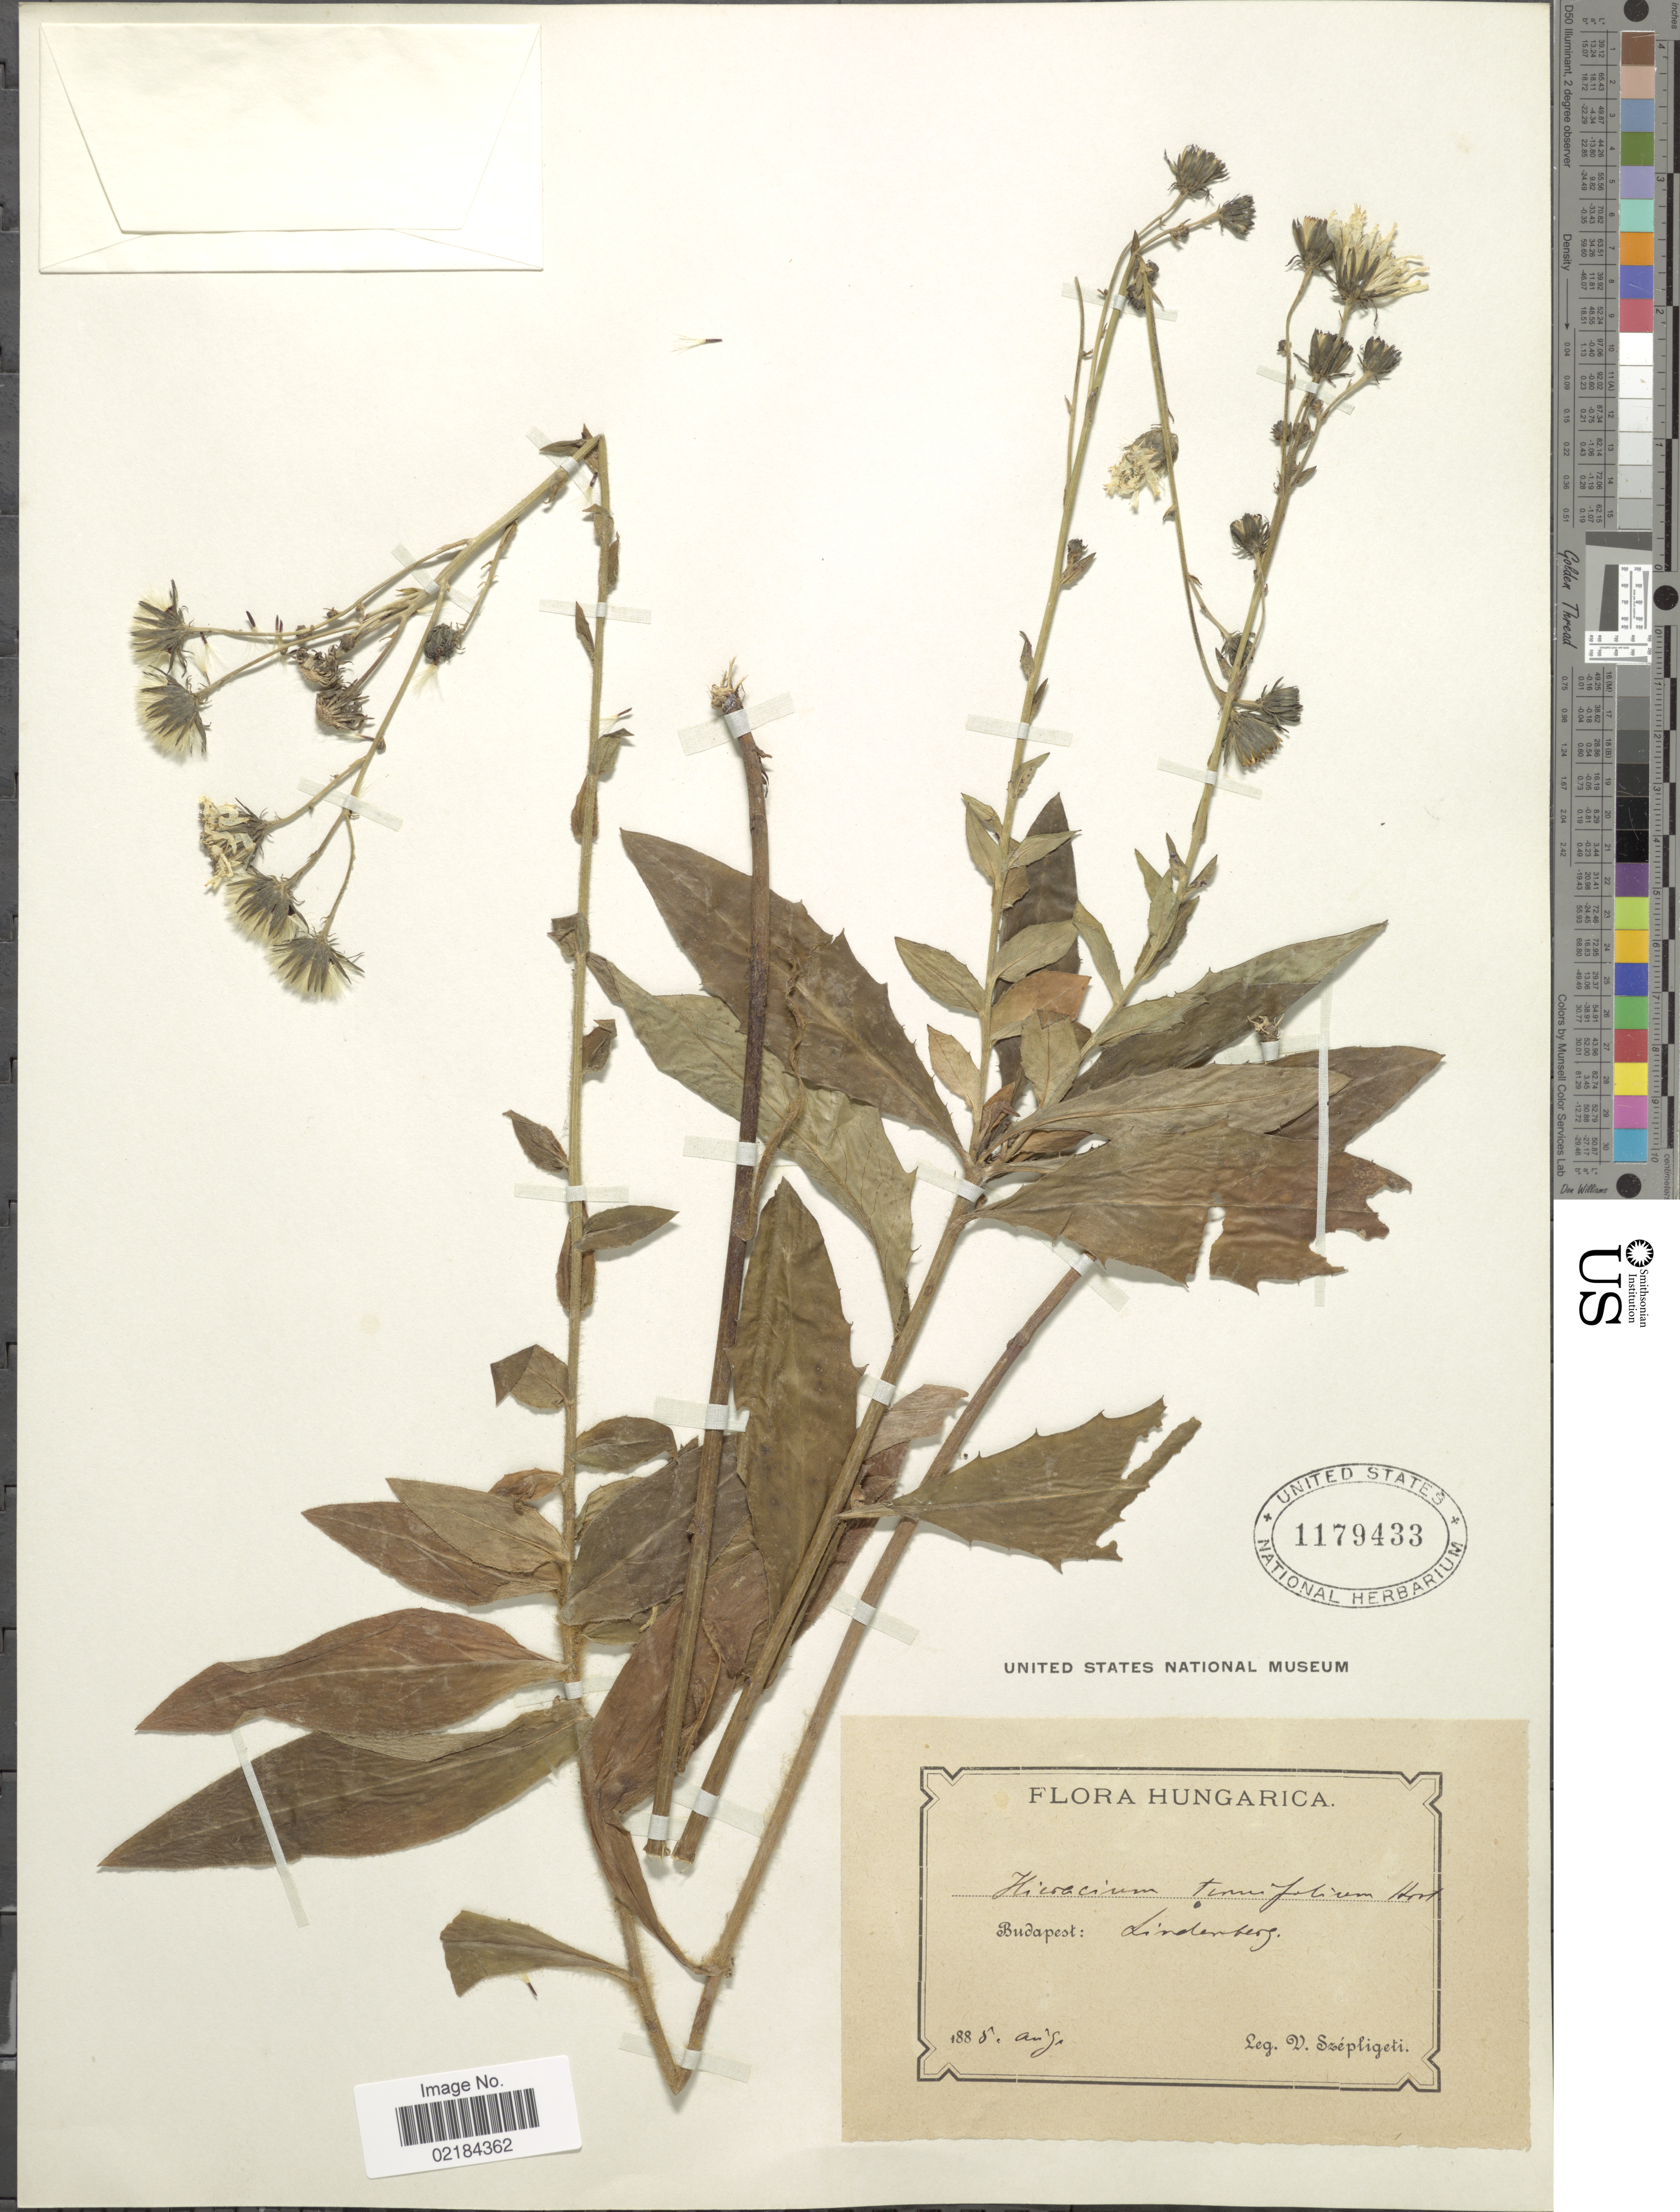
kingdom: Plantae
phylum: Tracheophyta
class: Magnoliopsida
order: Asterales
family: Asteraceae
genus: Hieracium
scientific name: Hieracium tenuifolium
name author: Host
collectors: W. Szépligeti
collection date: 1888-08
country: Hungary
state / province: Budapest, Capital District of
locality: Hungarica. Budapest: Lindenterg [interpreted]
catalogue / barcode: US 1179433